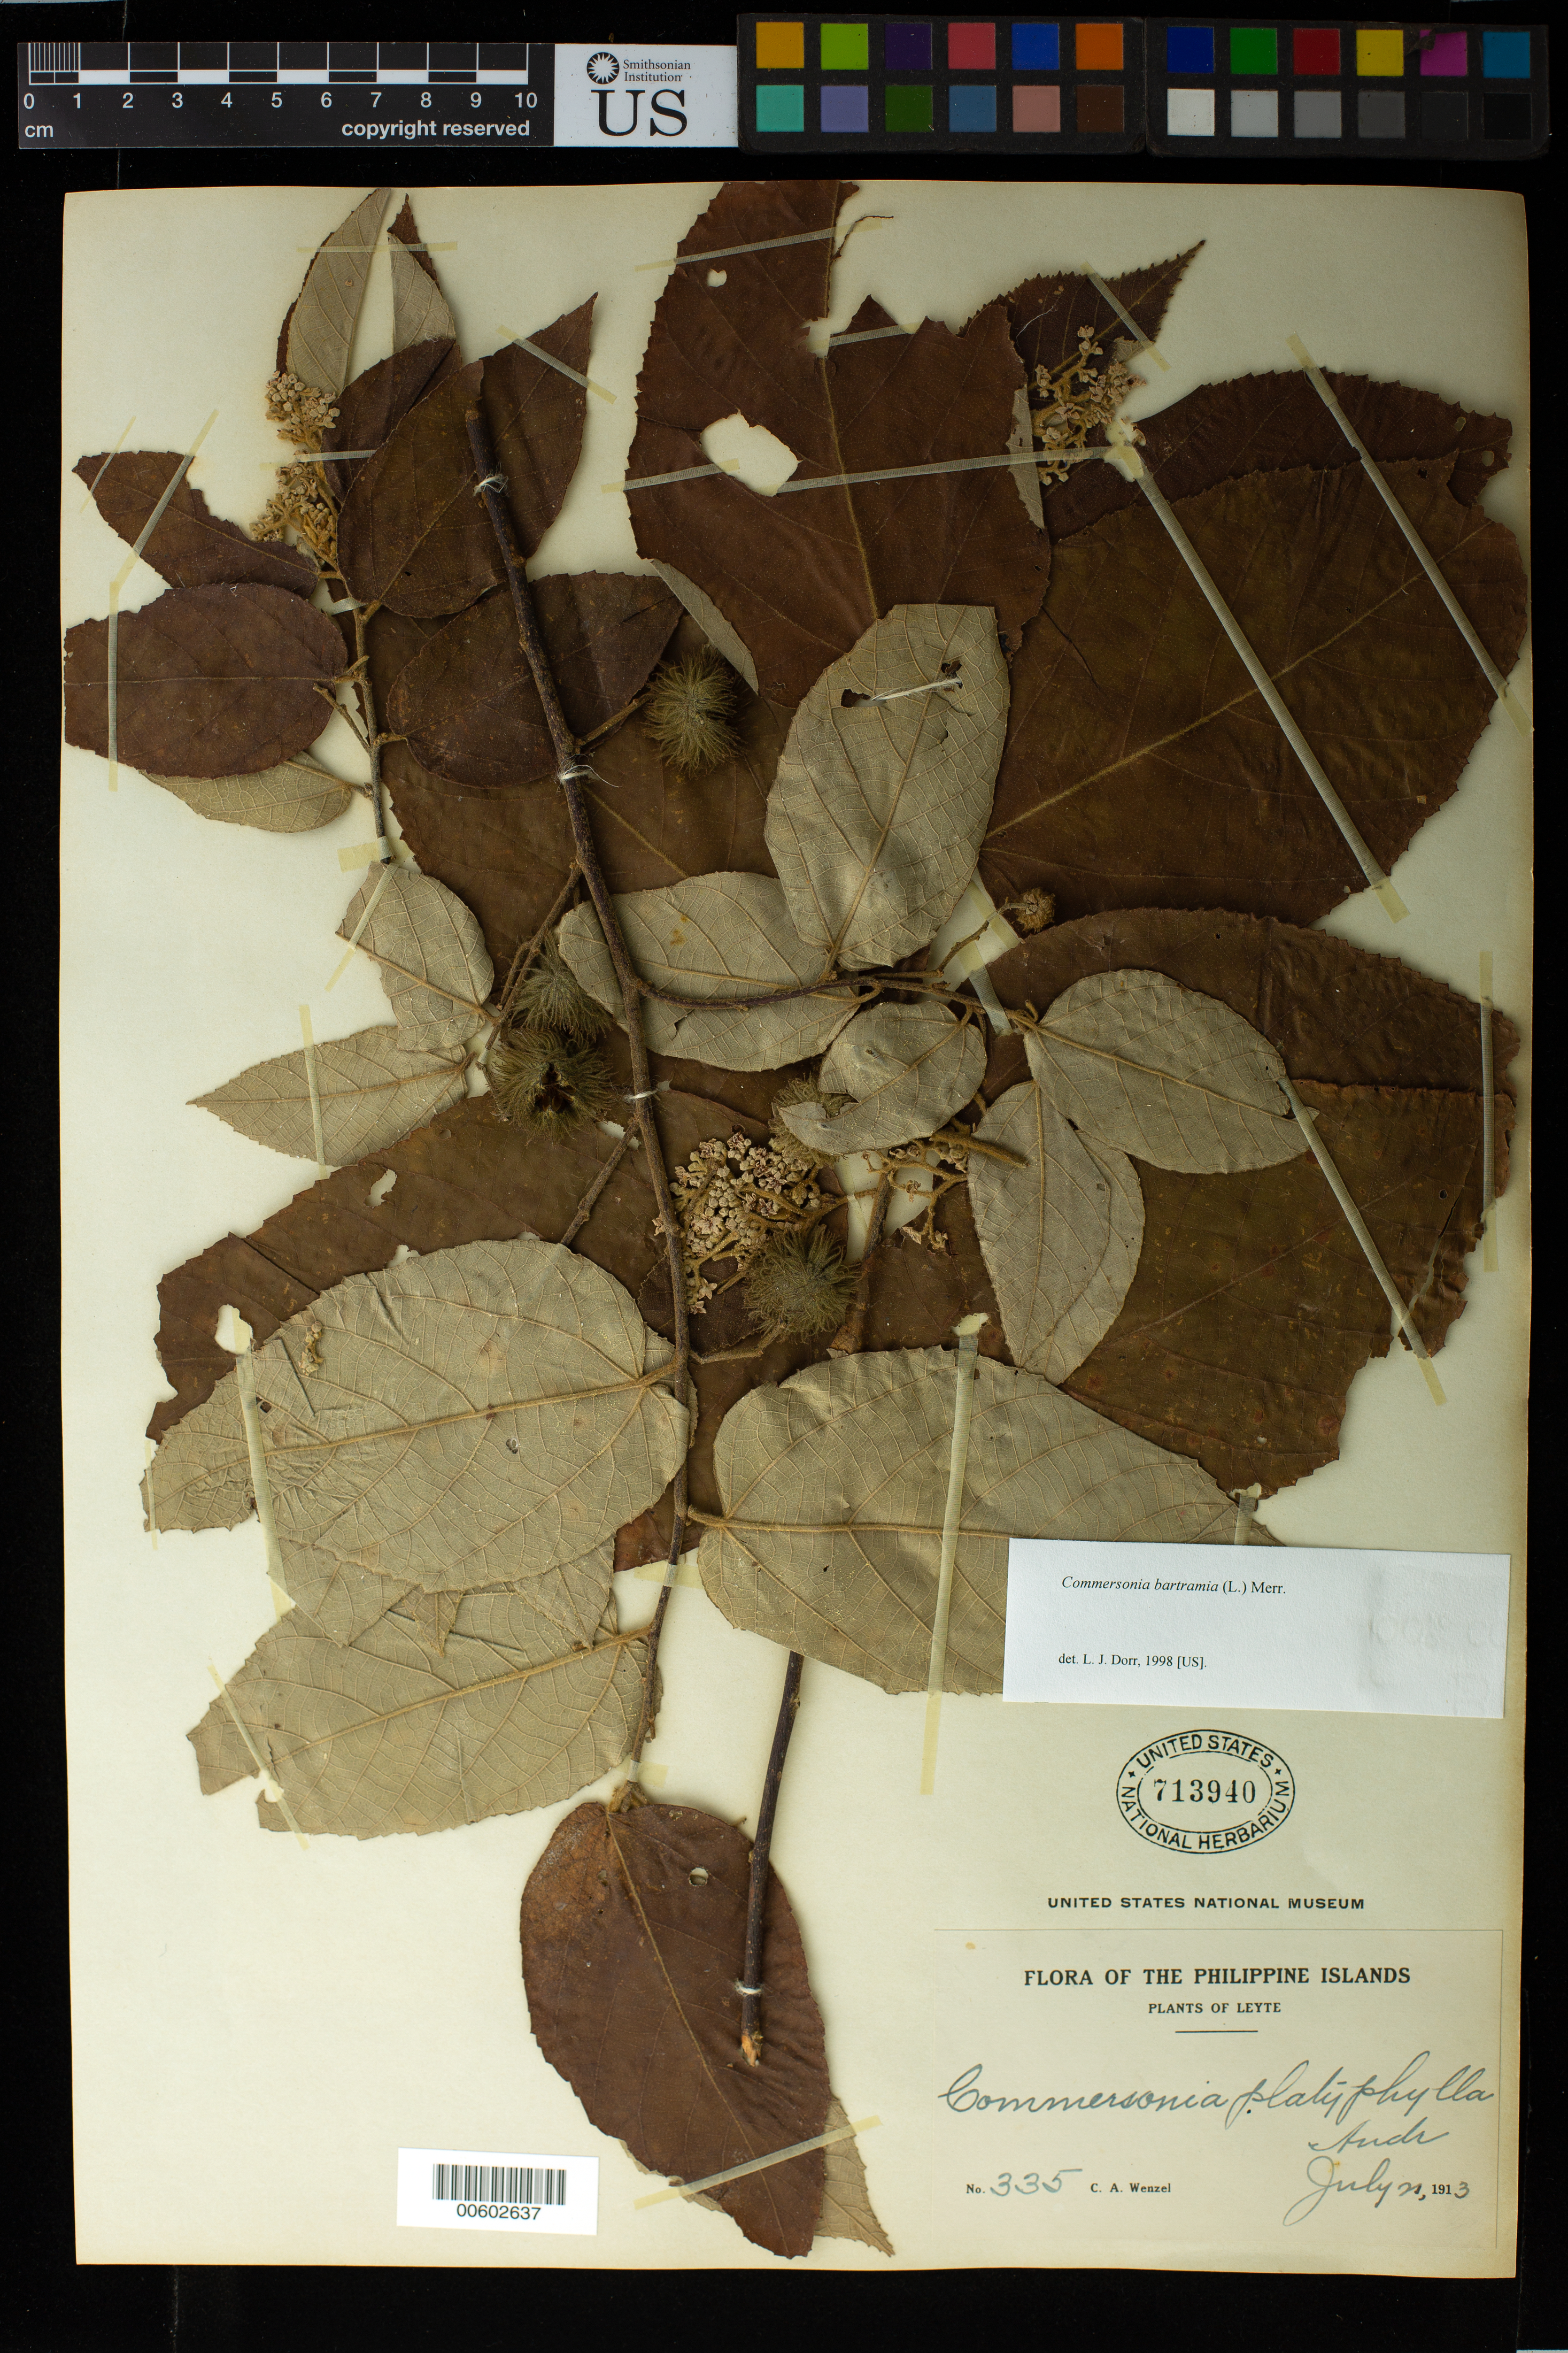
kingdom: Plantae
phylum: Tracheophyta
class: Magnoliopsida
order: Malvales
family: Malvaceae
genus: Commersonia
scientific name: Commersonia bartramia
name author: (L.) Merr.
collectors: C. Wenzel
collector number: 335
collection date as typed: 21 Jul 1913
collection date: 1913-07-21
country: Philippines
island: Leyte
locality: sin loc.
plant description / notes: US, A, GH-2, MO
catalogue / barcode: US 713940